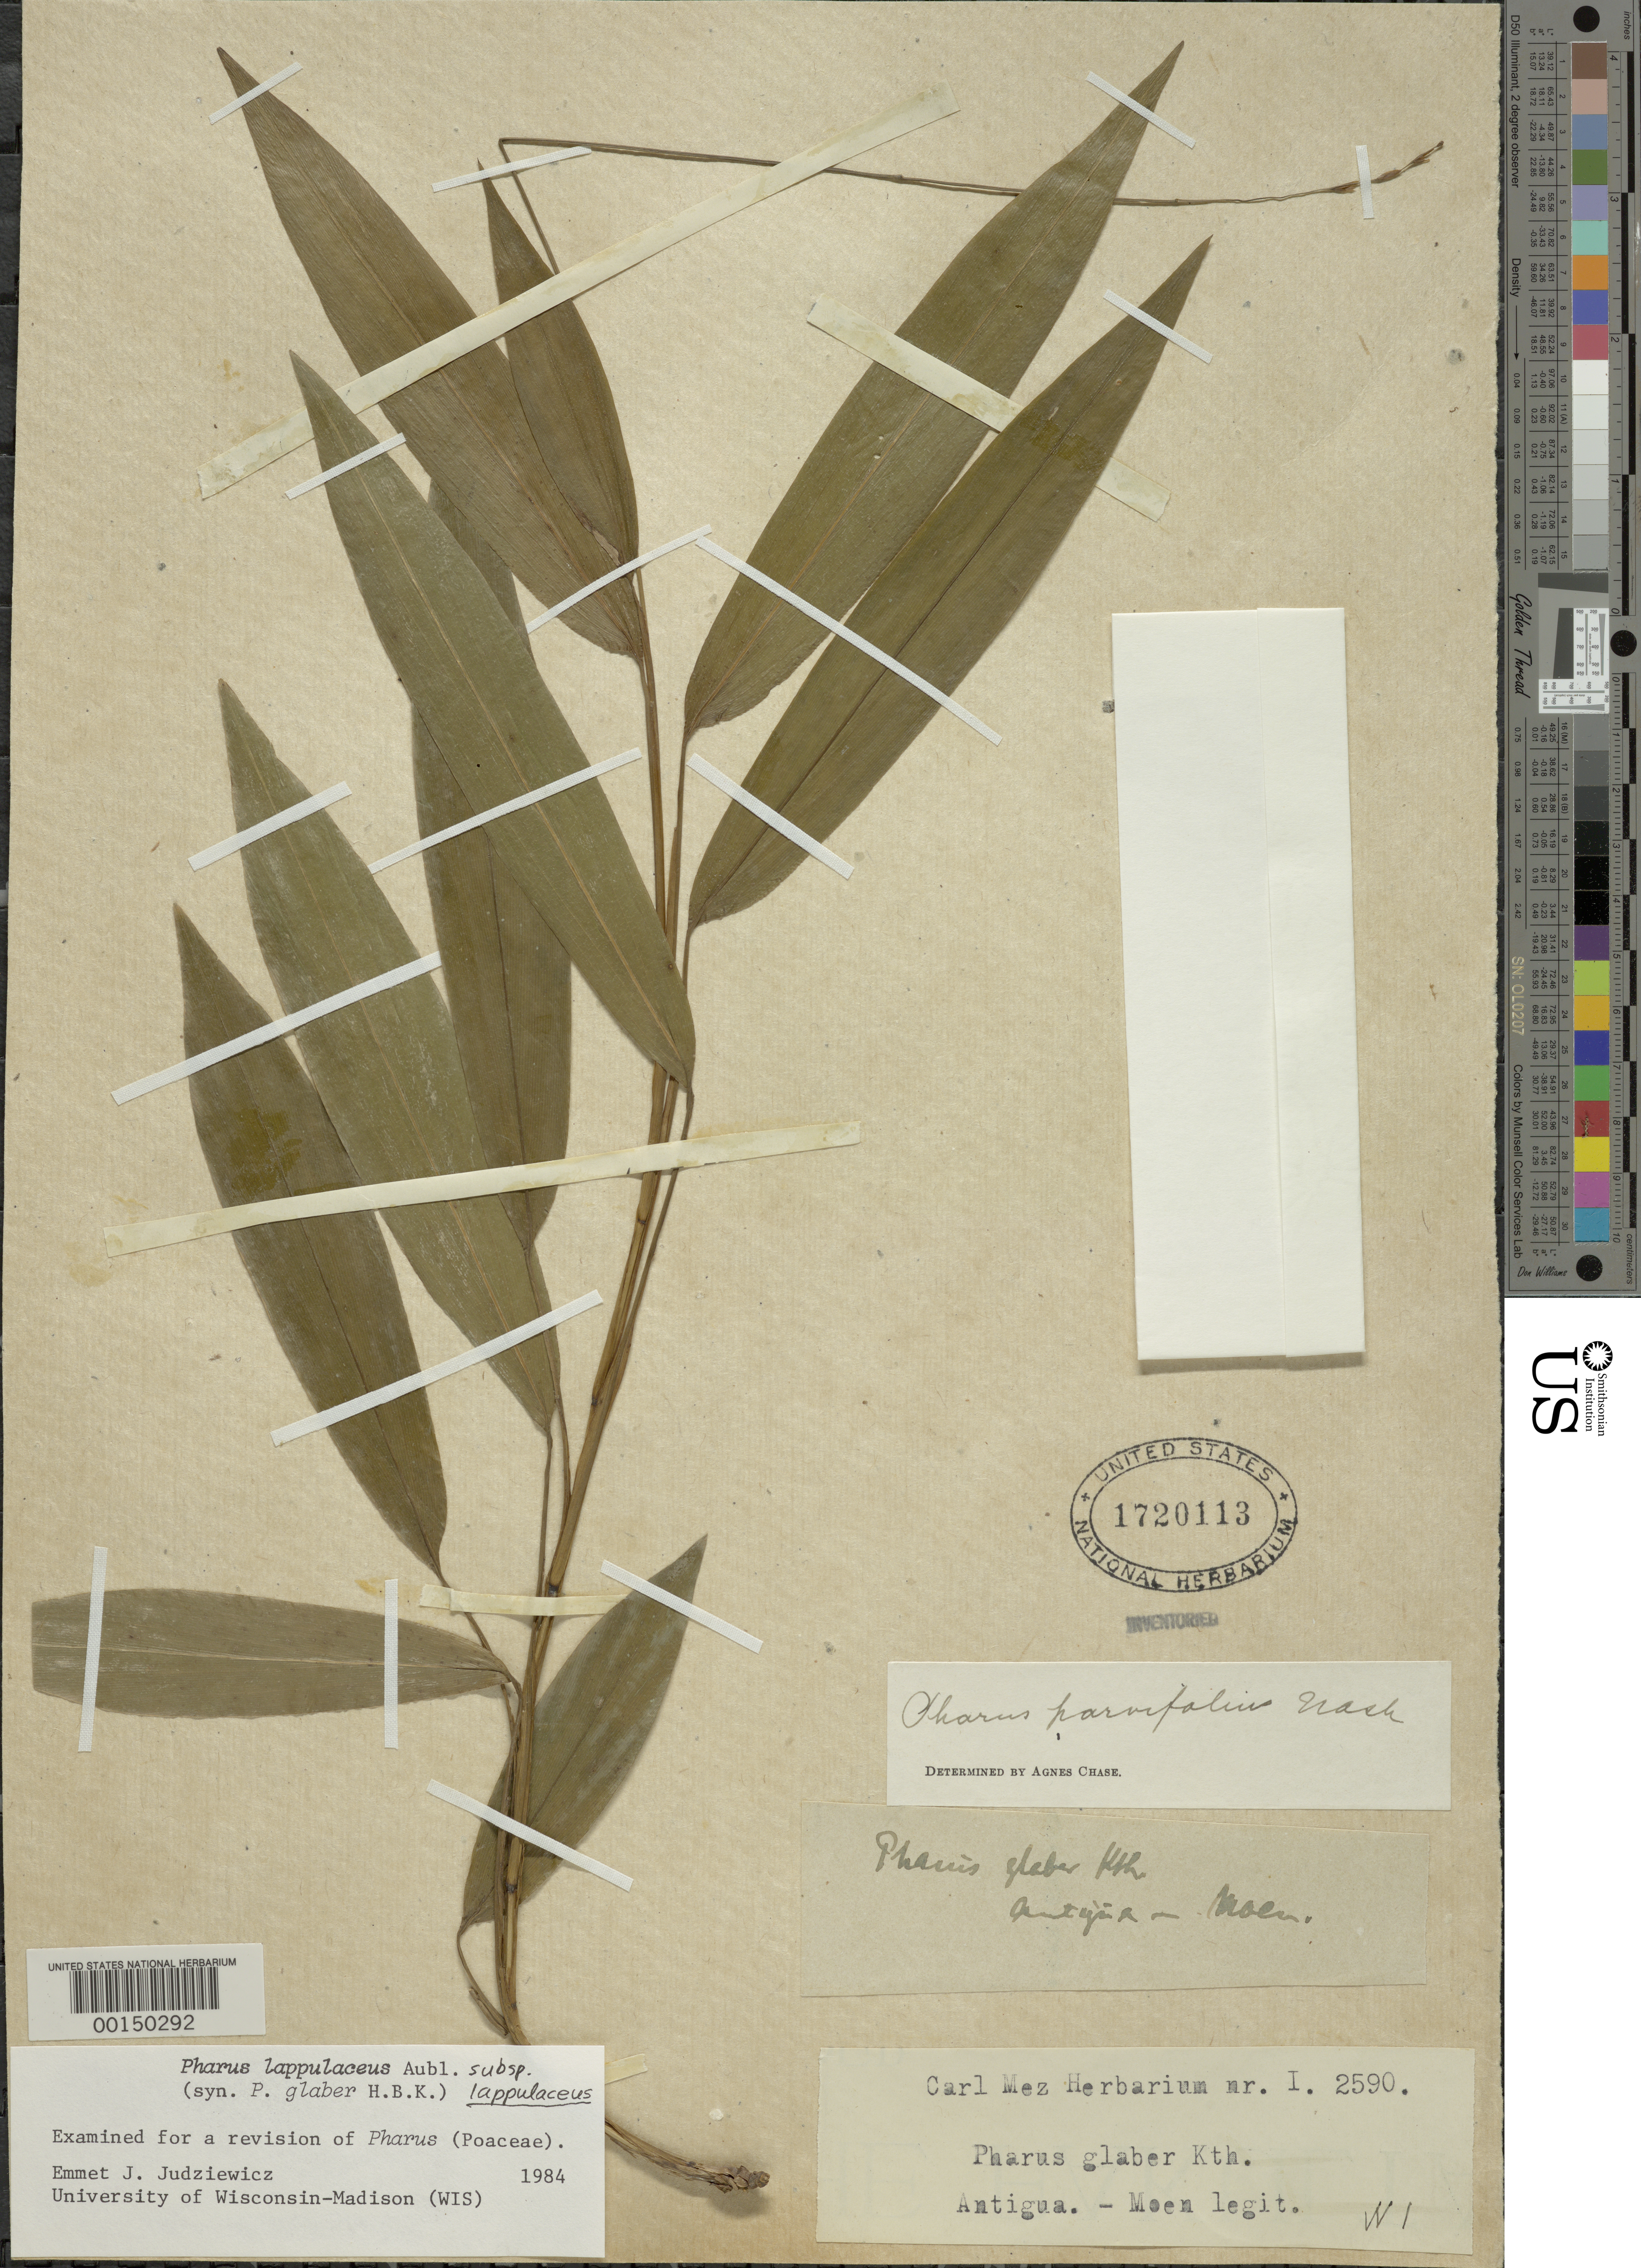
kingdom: Plantae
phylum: Tracheophyta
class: Liliopsida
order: Poales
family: Poaceae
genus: Pharus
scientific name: Pharus lappulaceus subsp. lappulaceus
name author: Aubl.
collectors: -. Moen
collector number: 2590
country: Antigua and Barbuda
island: Antigua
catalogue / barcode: US 1720113